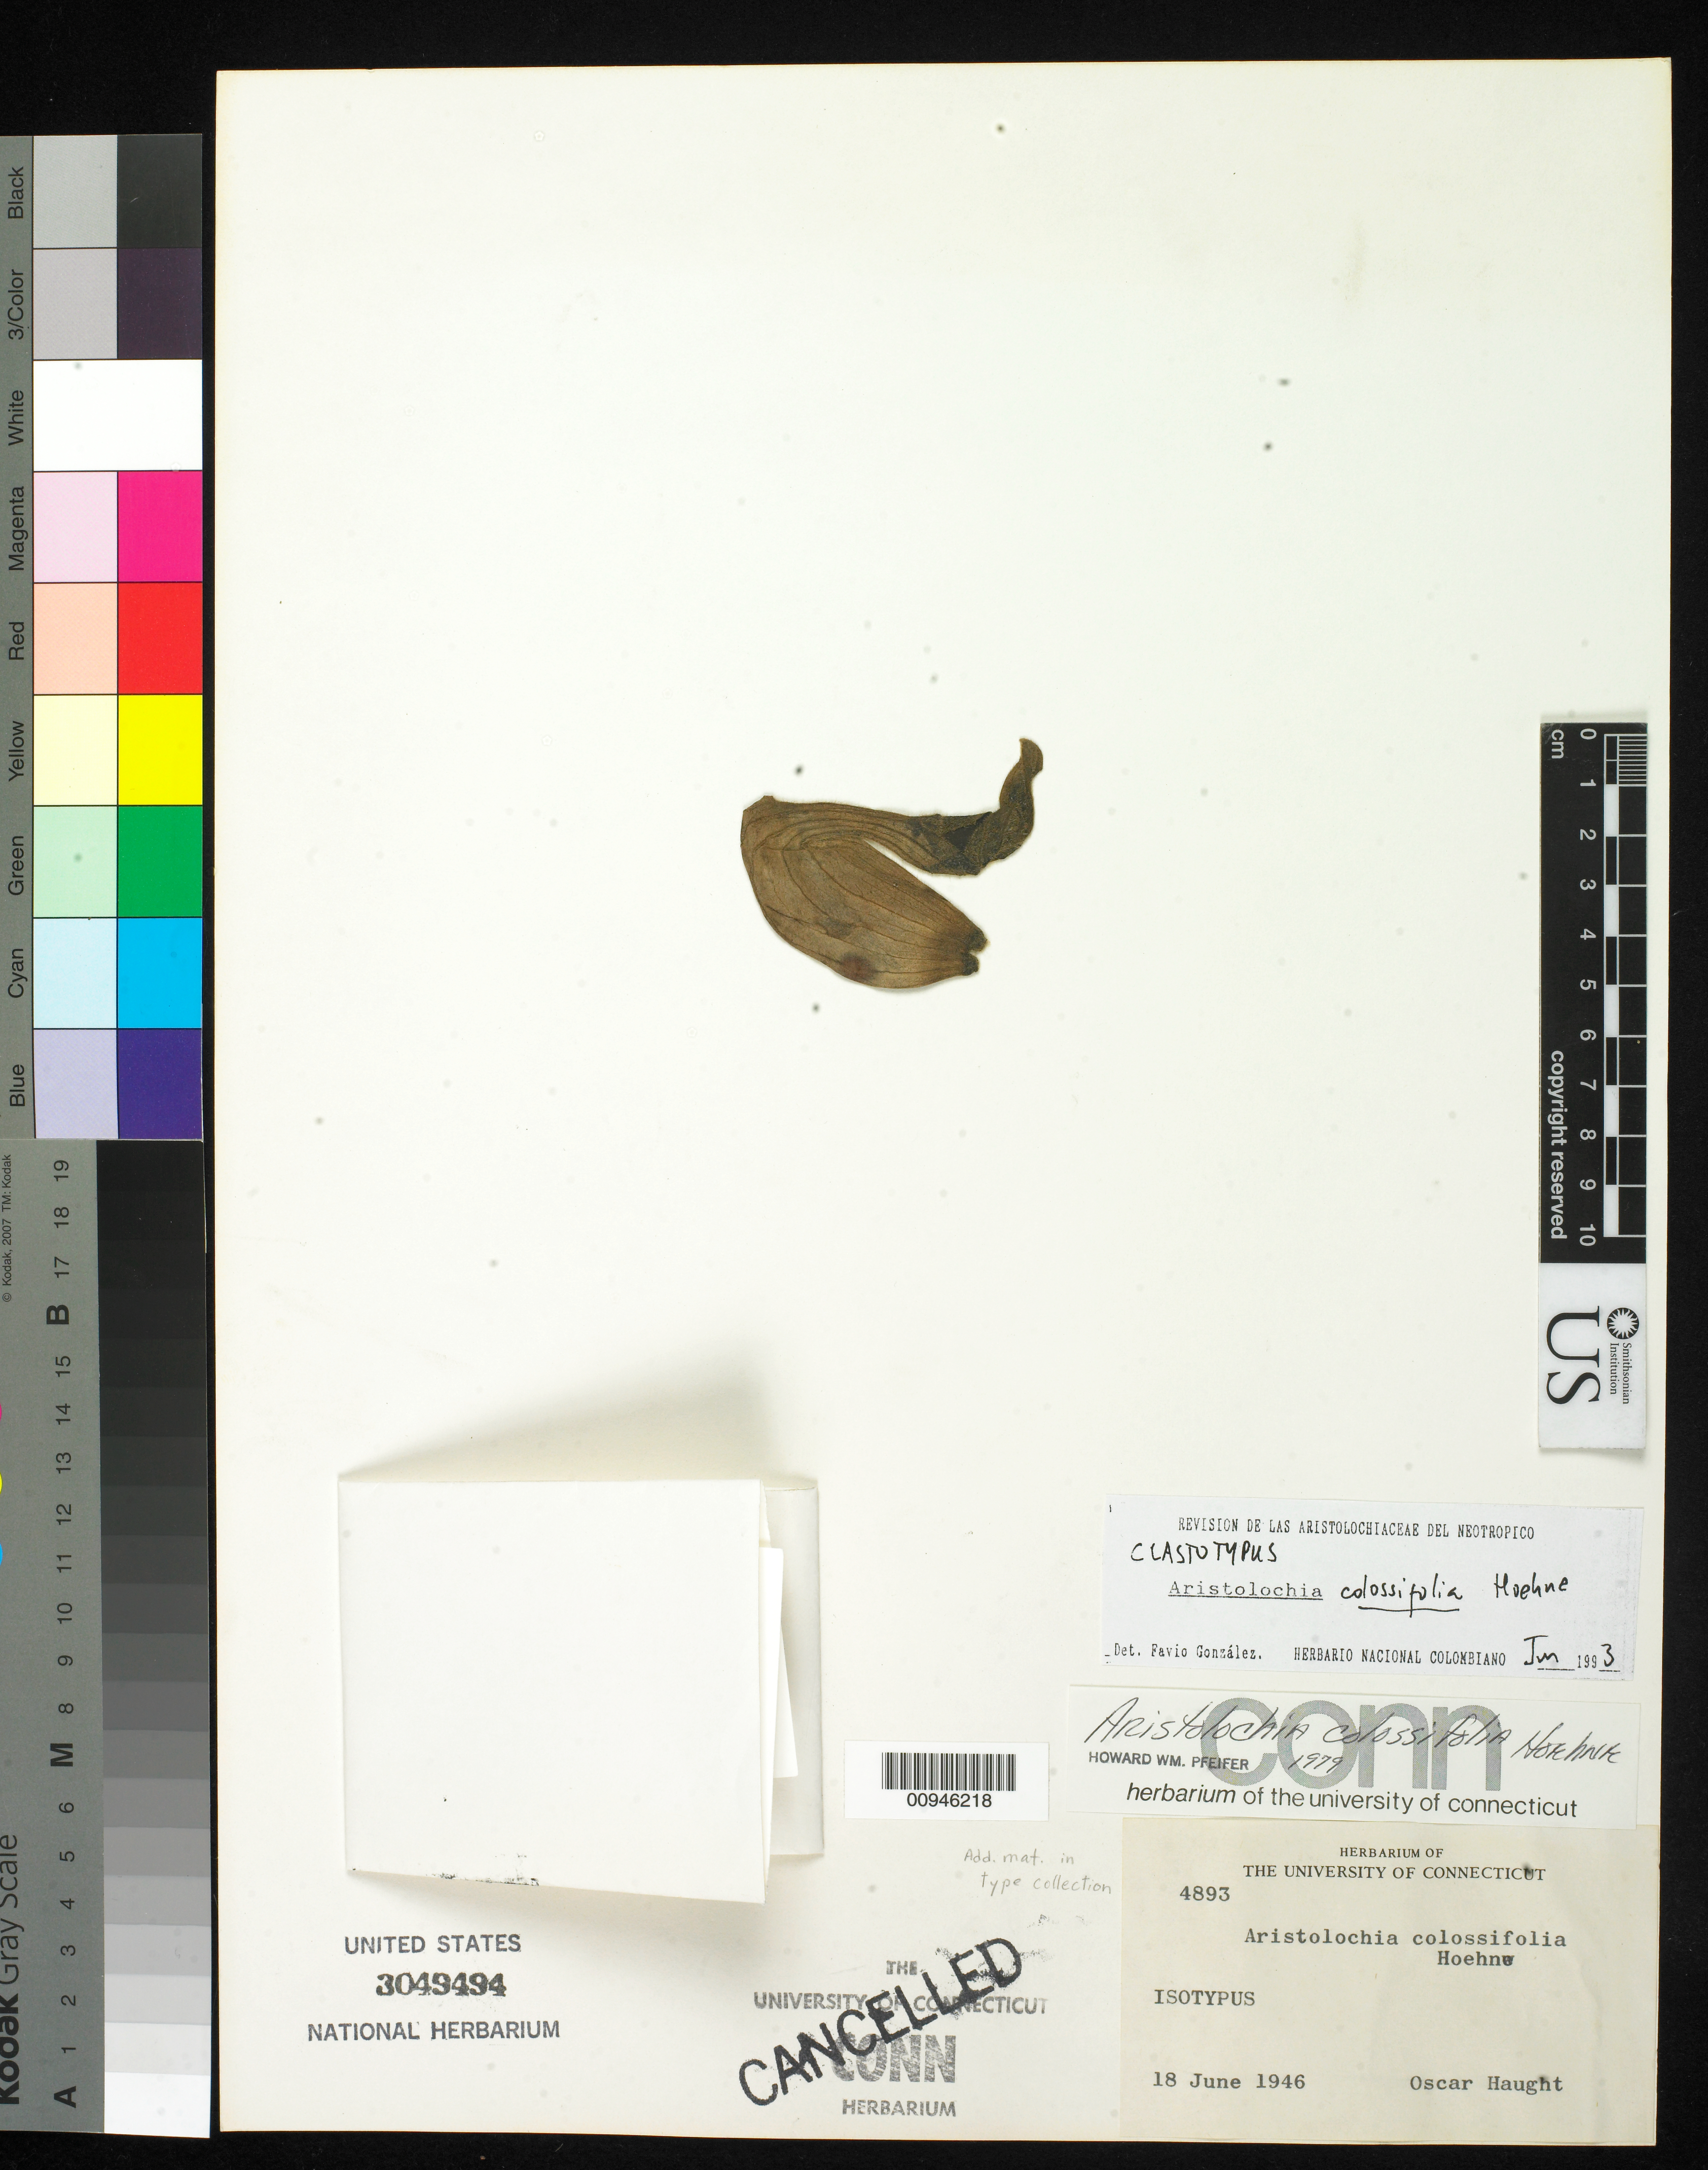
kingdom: Plantae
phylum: Tracheophyta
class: Magnoliopsida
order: Piperales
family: Aristolochiaceae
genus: Aristolochia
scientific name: Aristolochia colossifolia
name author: Hoehne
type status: Isotype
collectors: O. L. Haught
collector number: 4893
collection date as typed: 18 Jun 1946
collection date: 1946-06-18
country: Colombia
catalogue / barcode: US 3049494